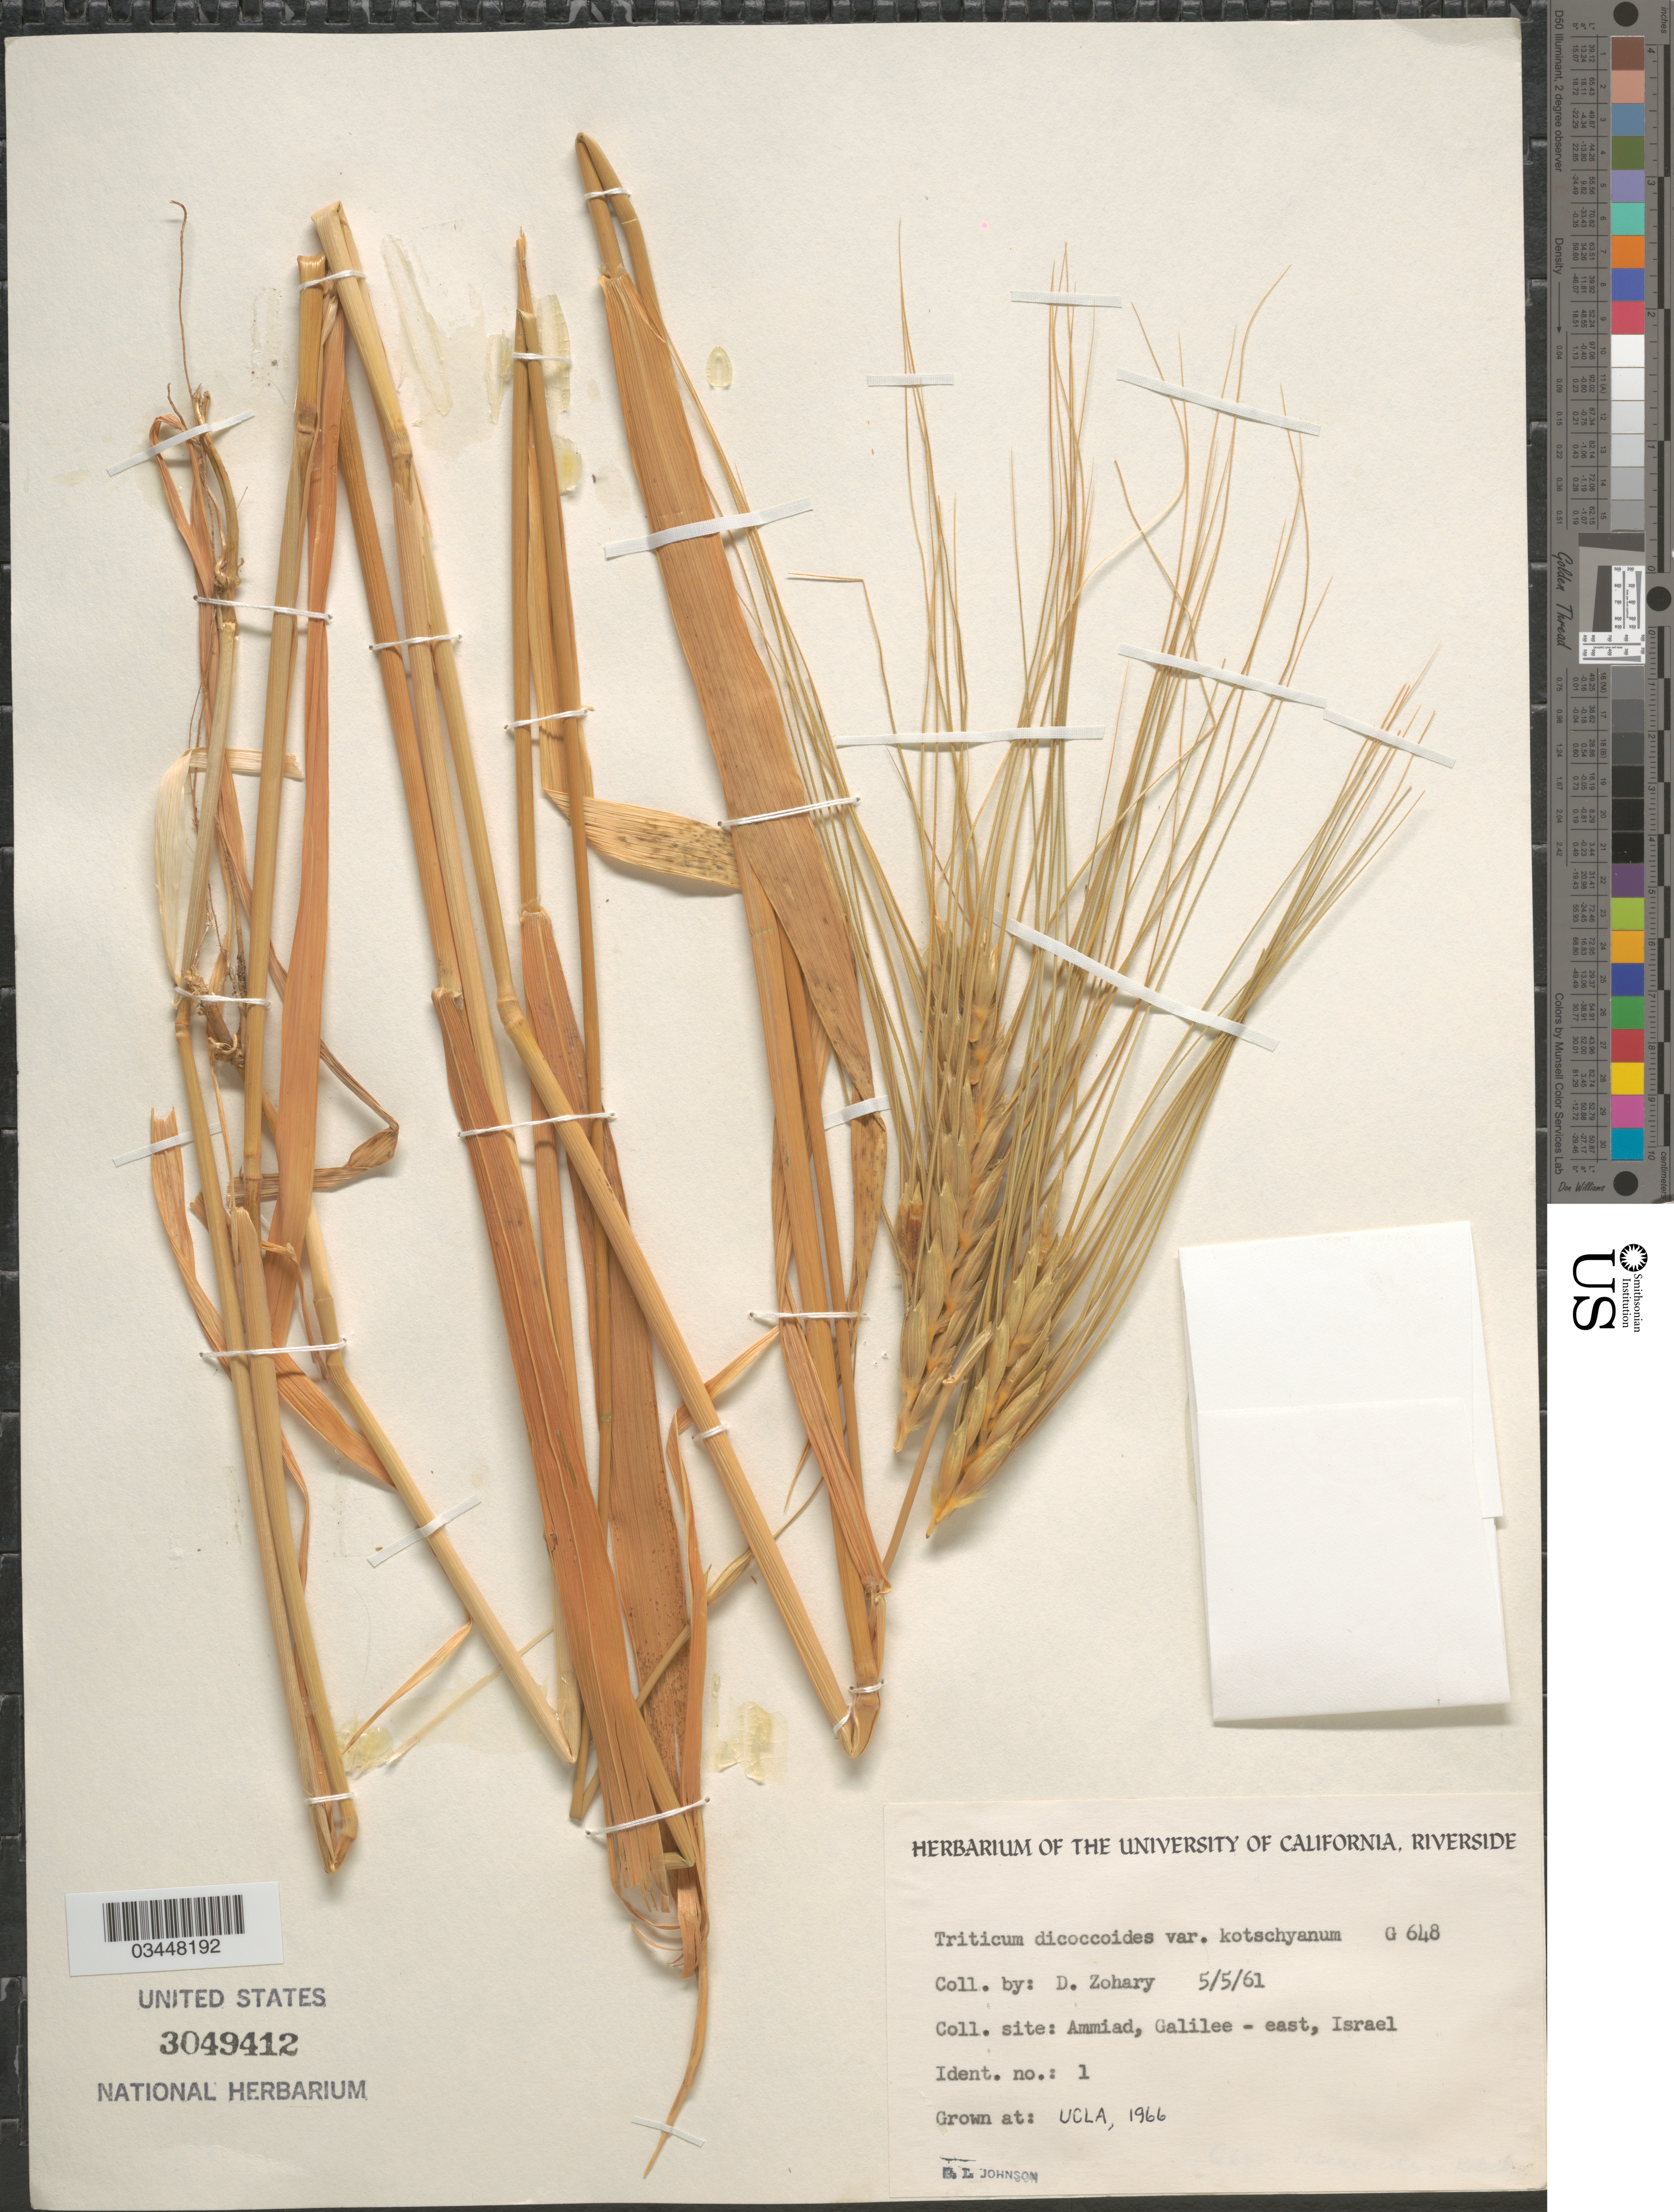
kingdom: Plantae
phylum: Tracheophyta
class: Liliopsida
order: Poales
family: Poaceae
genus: Triticum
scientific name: Triticum dicoccoides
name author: (Körn.) Körn. ex Schweinf.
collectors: B. Johnson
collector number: G648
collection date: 1966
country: United States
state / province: California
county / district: Los Angeles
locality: UCLA.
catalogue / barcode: US 3049412